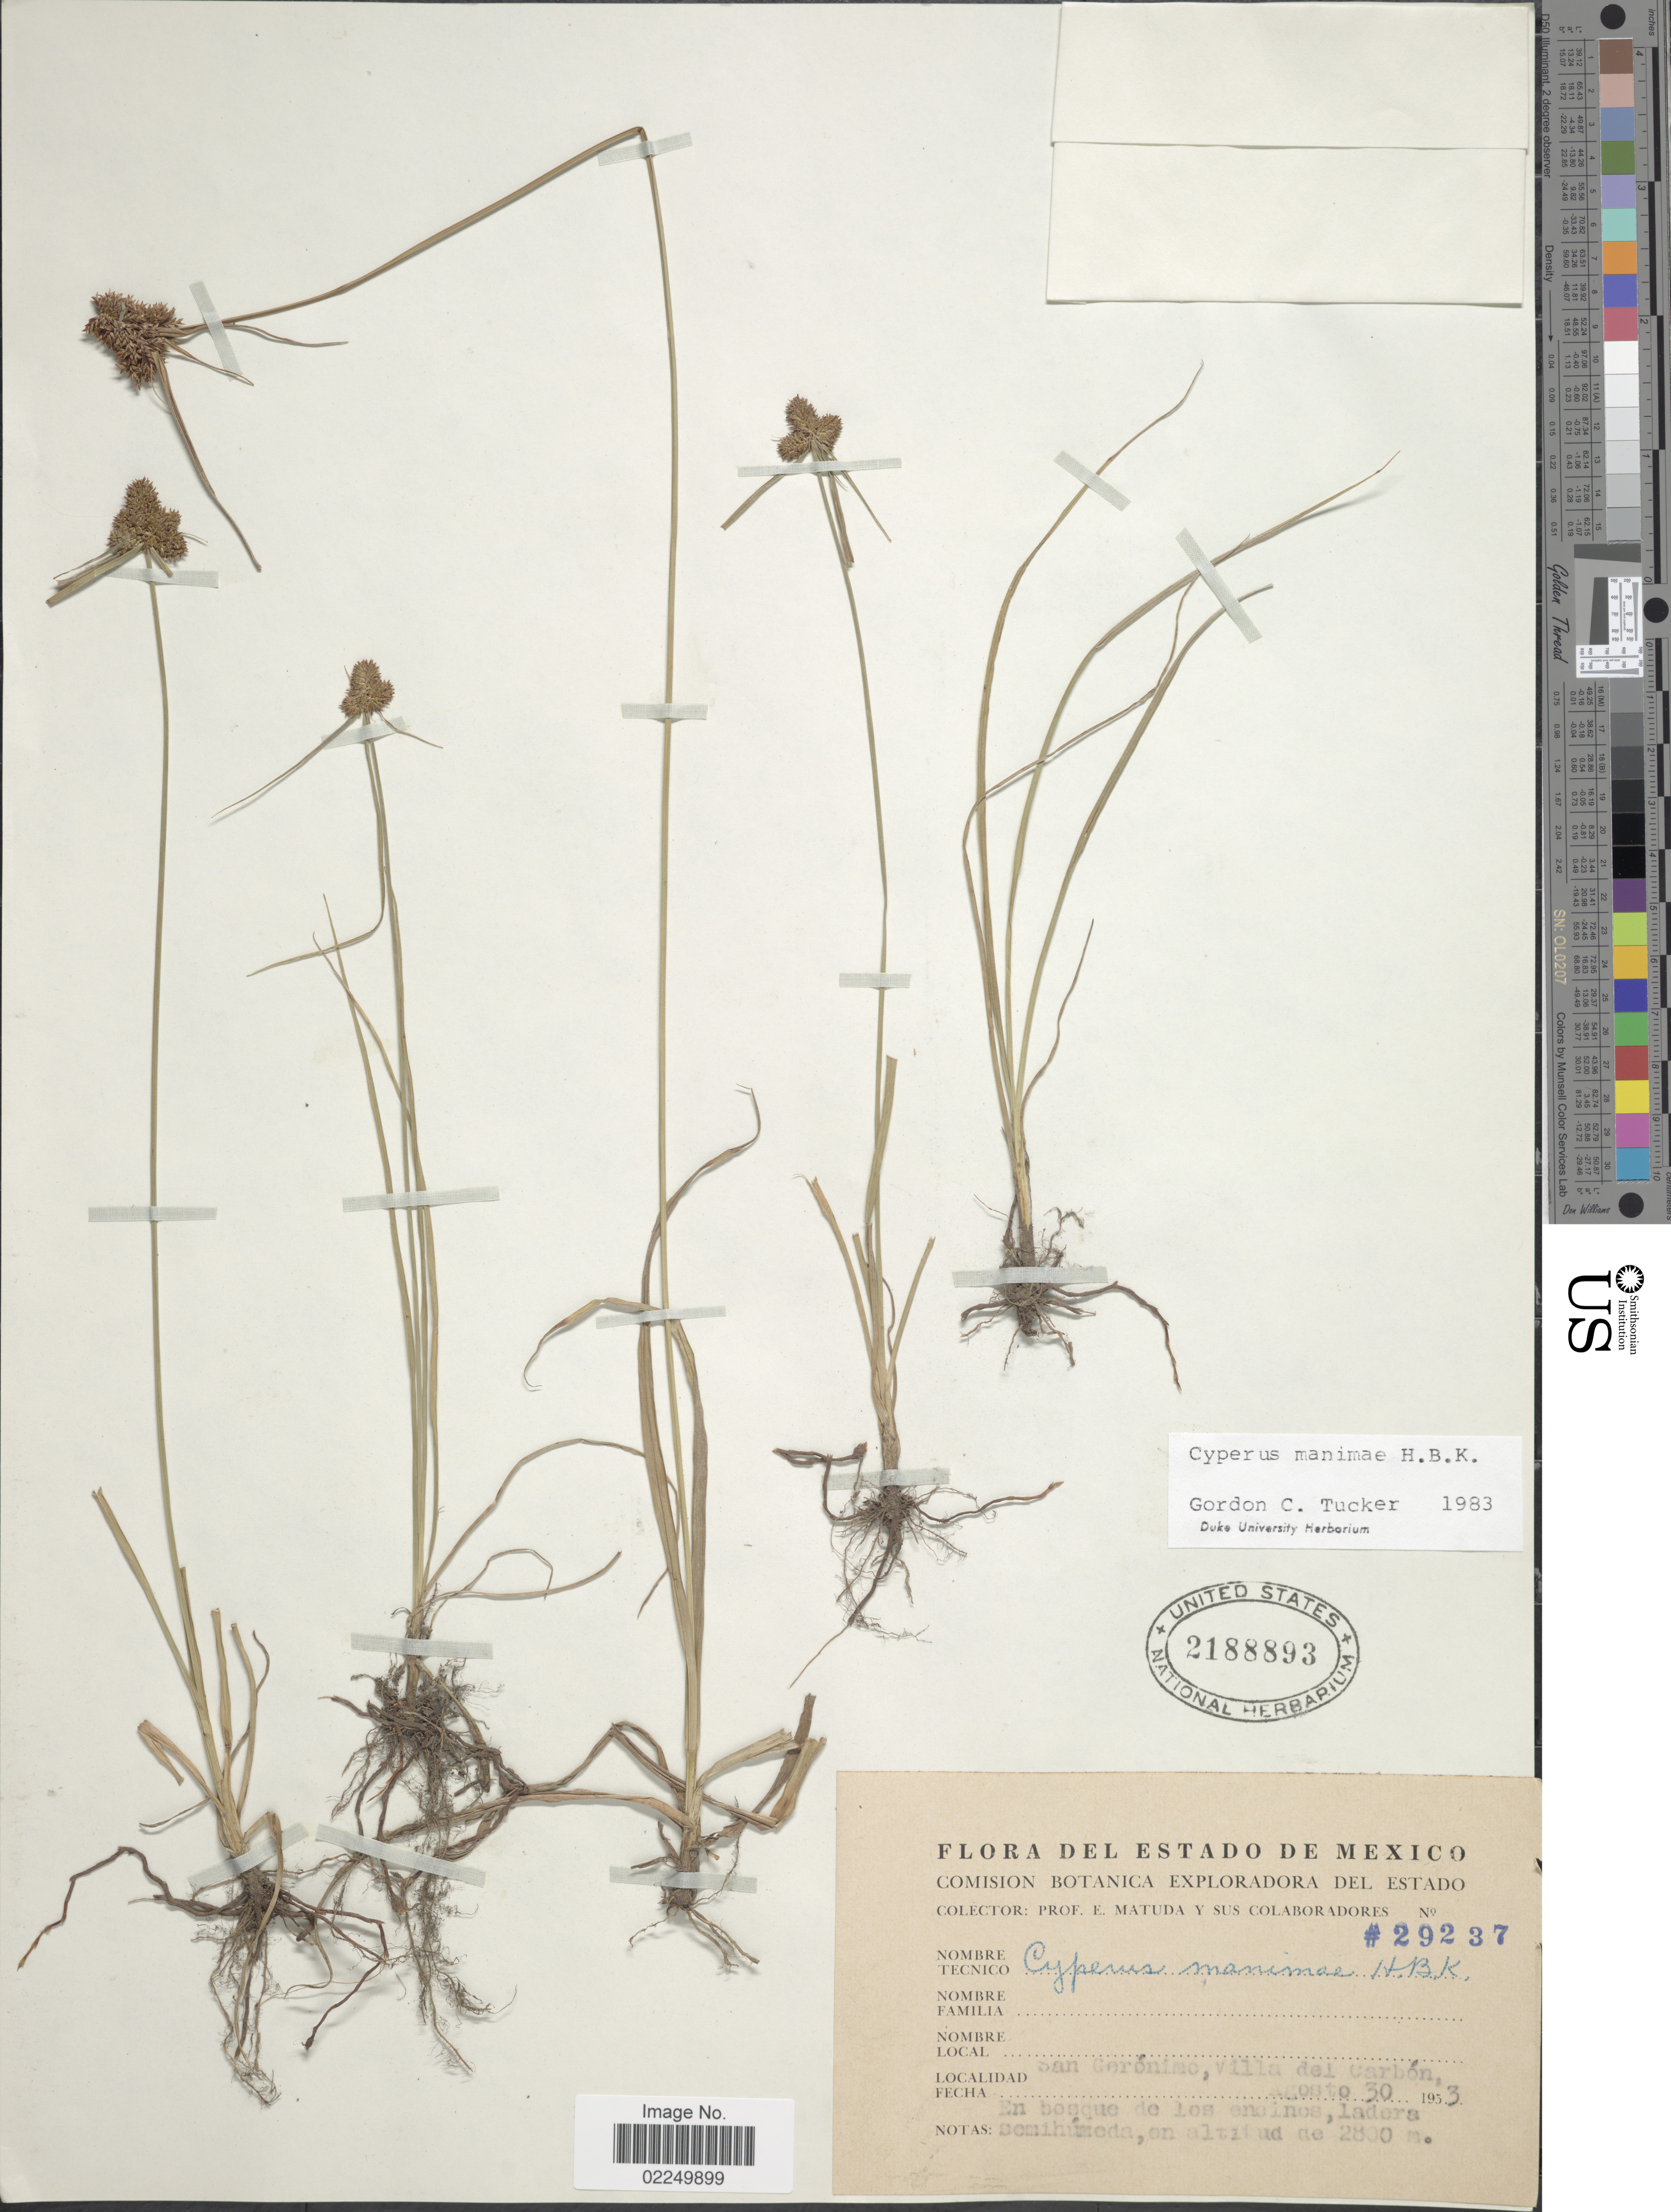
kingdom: Plantae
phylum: Tracheophyta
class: Liliopsida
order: Poales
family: Cyperaceae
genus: Cyperus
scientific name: Cyperus manimae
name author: Kunth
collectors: E. Matuda & et al.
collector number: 29237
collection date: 1953-08-30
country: Mexico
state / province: México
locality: San Geronimo, villa del Carbon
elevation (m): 2800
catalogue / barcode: US 2188893